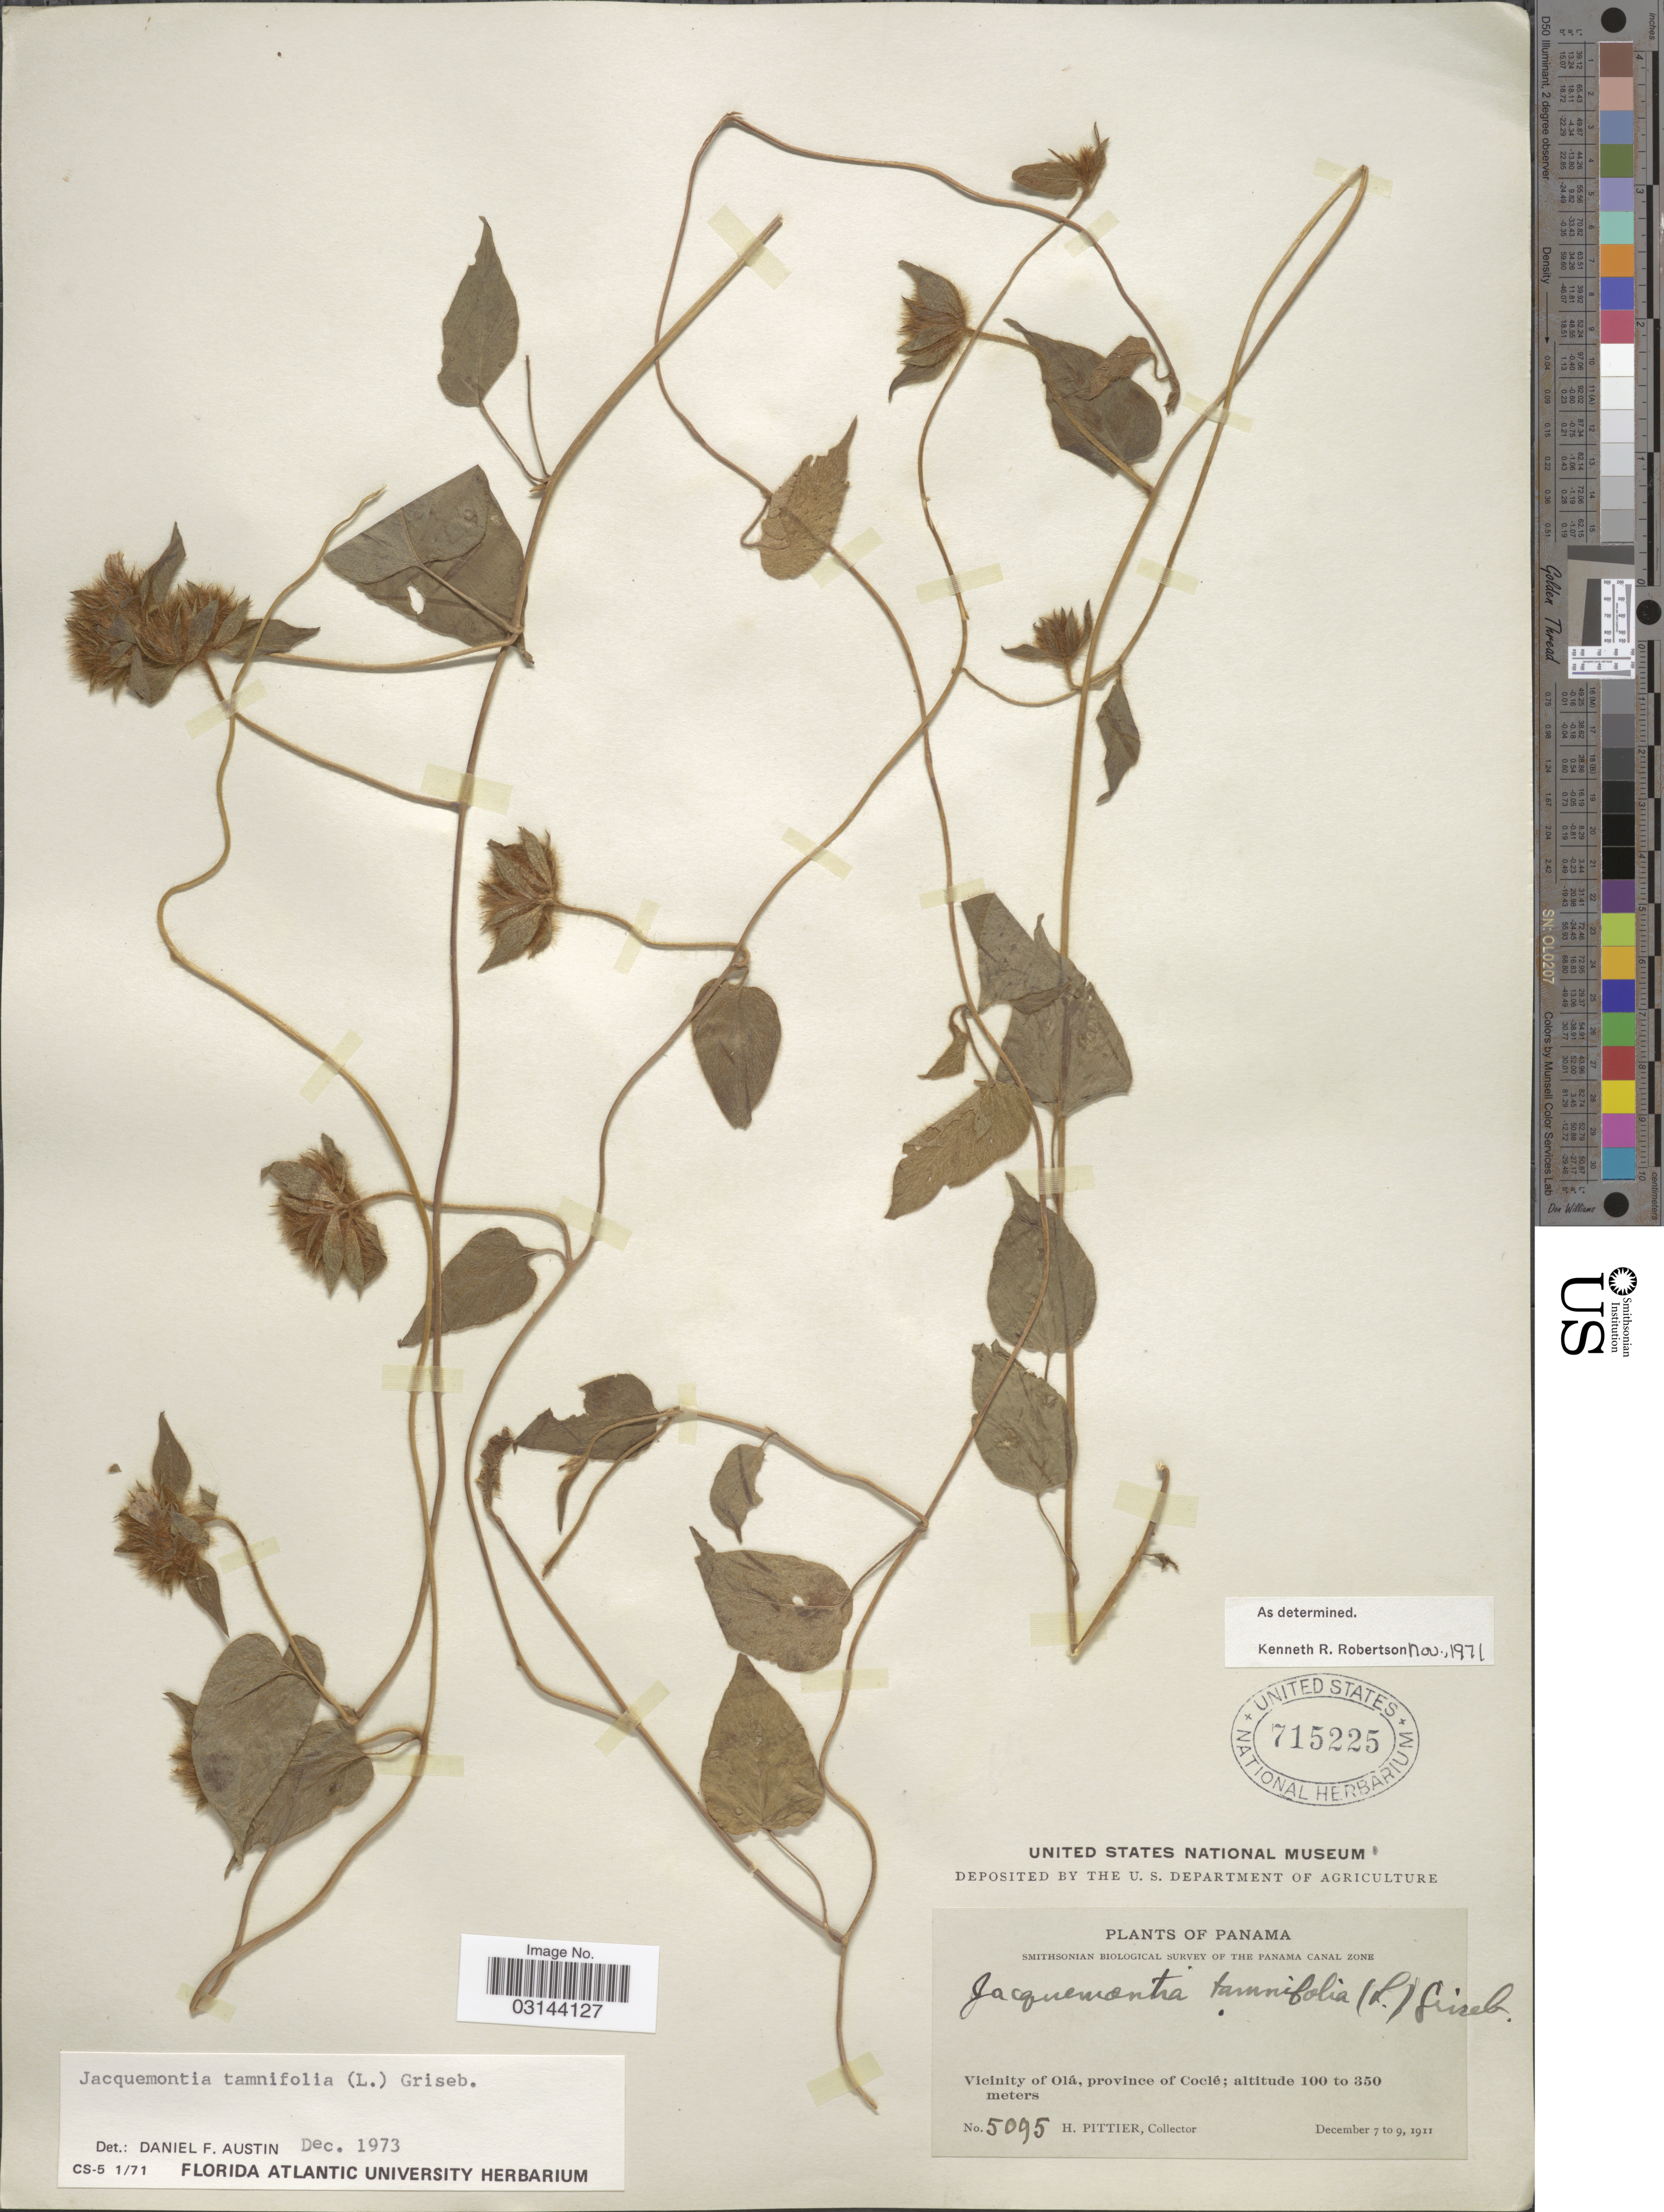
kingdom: Plantae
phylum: Tracheophyta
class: Magnoliopsida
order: Solanales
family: Convolvulaceae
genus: Jacquemontia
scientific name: Jacquemontia tamnifolia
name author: (L.) Griseb.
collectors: H. F. Pittier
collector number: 5095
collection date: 1911-12-07/1911-12-09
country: Panama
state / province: Coclé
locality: The Panama Canal Zone. Vicinity of Olá, province of Coclé.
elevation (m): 100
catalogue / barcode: US 715225